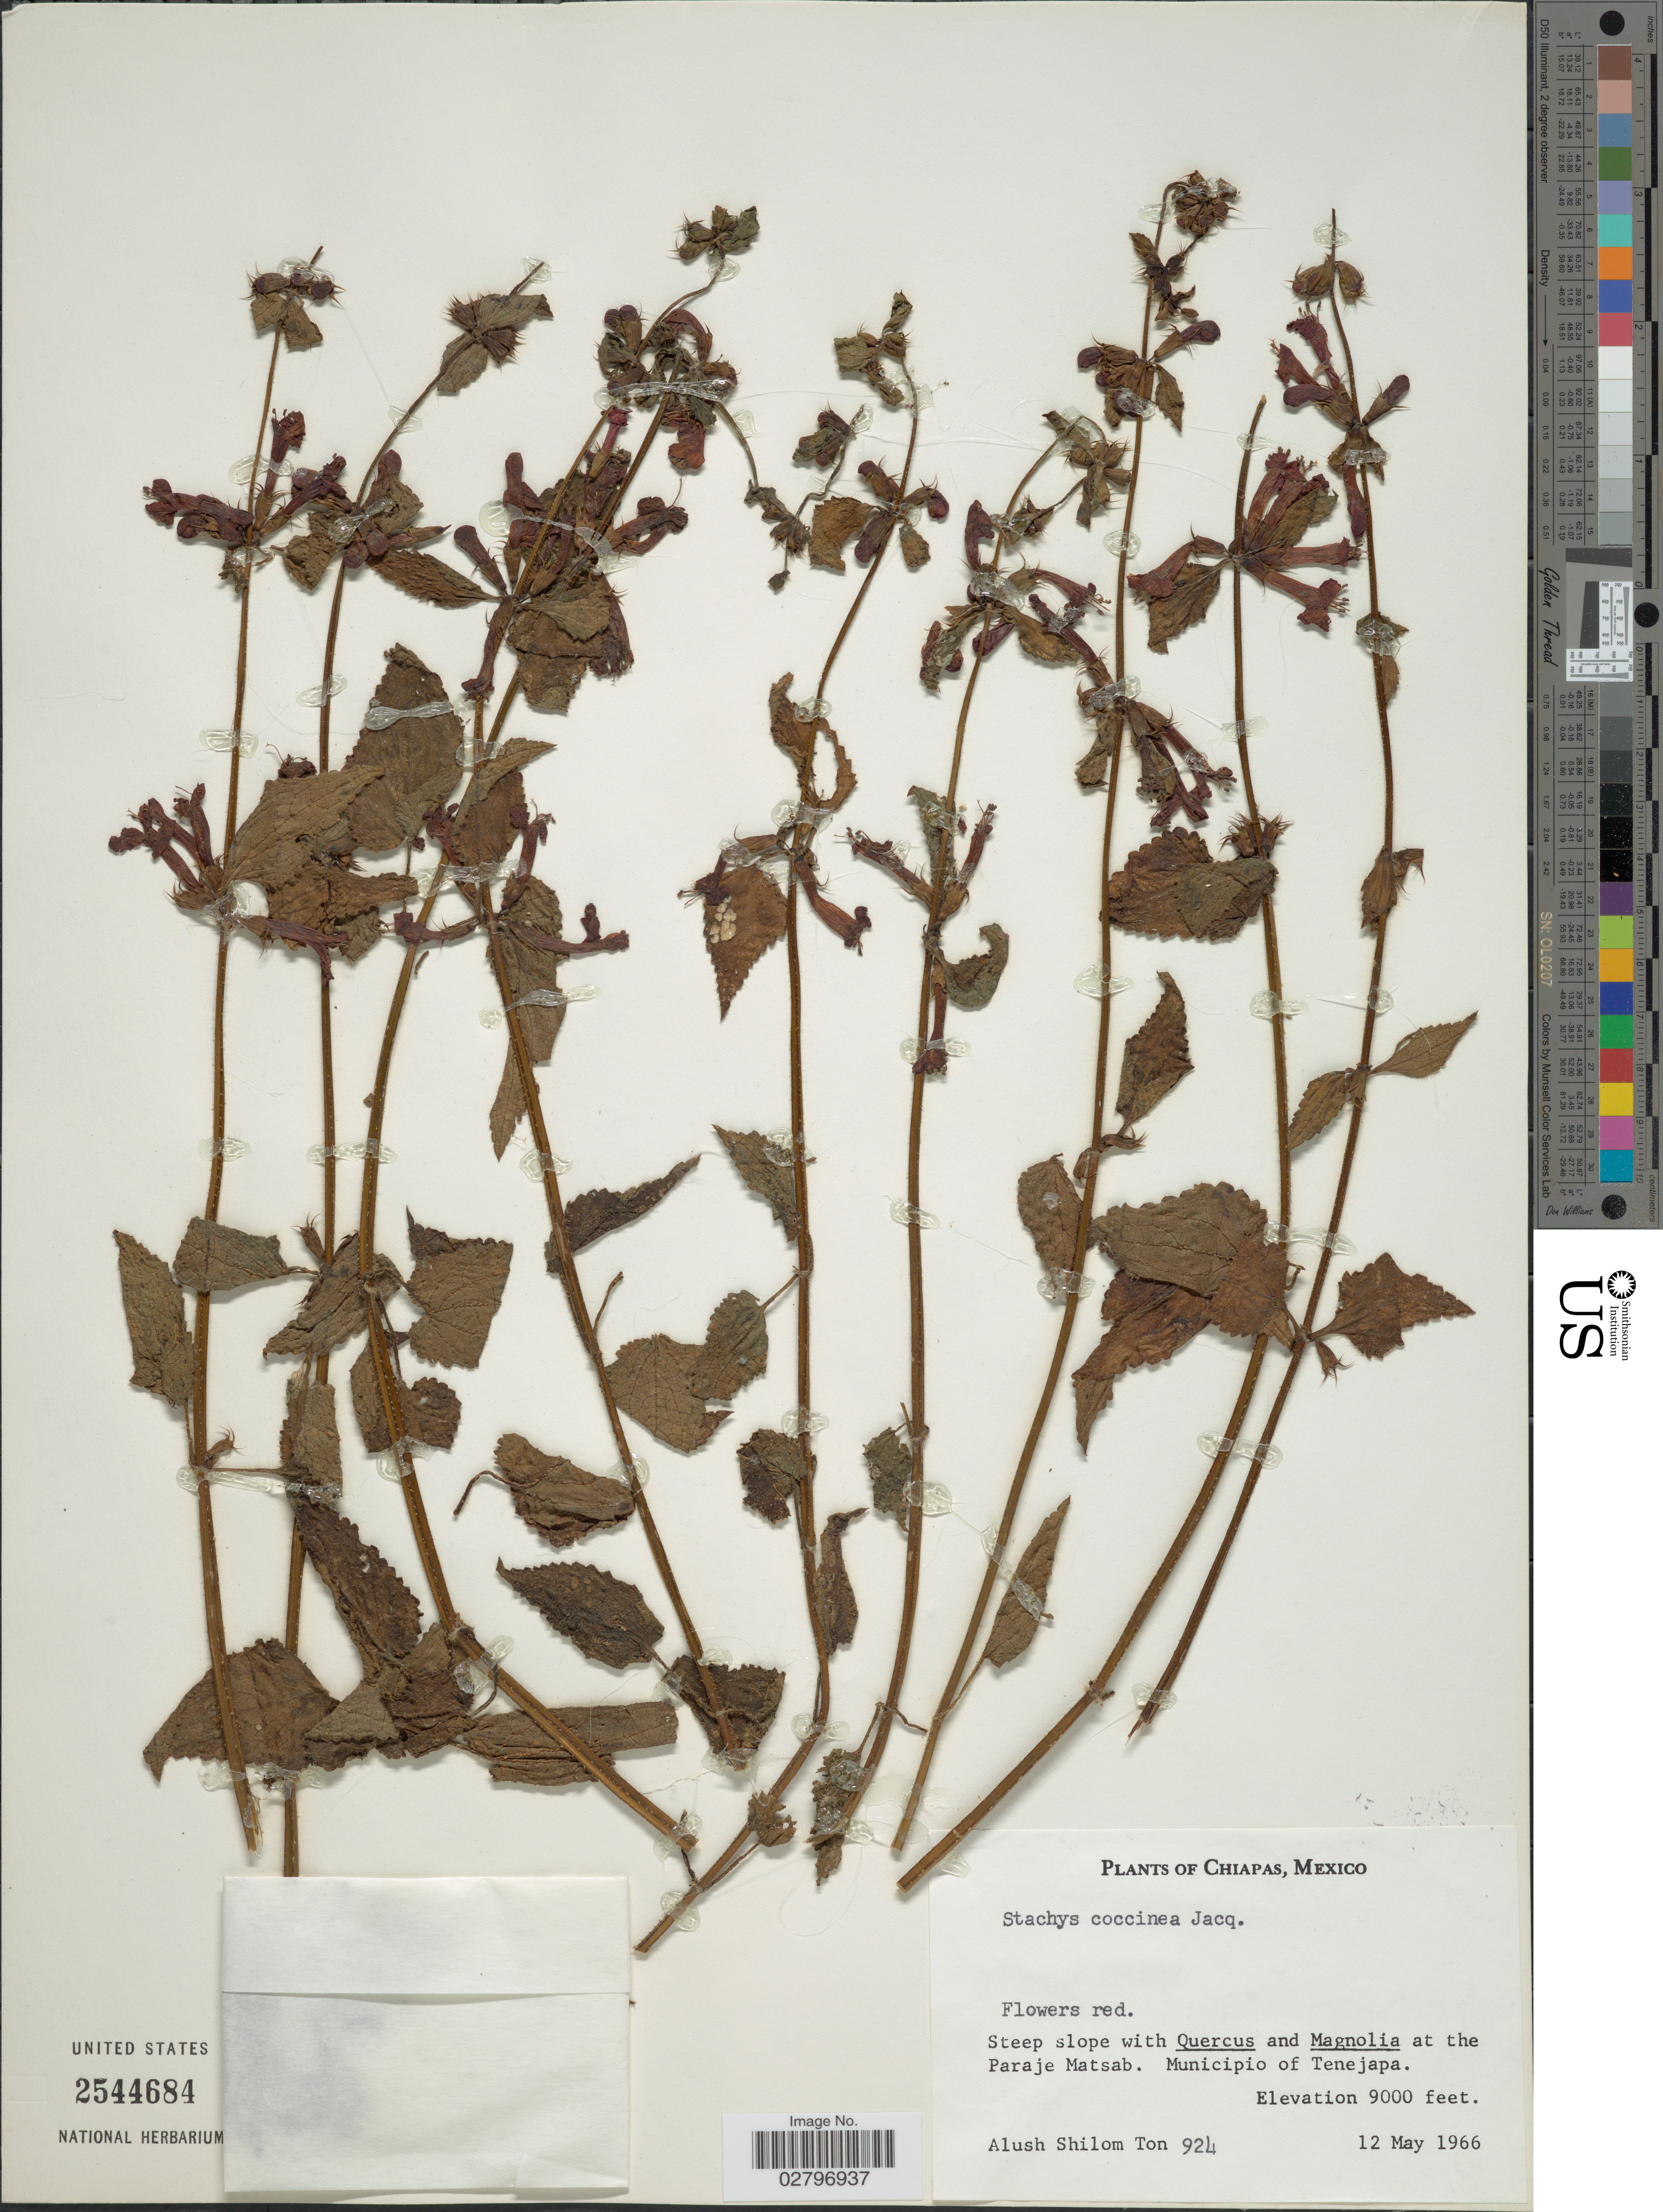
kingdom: Plantae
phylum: Tracheophyta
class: Magnoliopsida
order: Lamiales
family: Lamiaceae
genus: Stachys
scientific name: Stachys coccinea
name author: Ortega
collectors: A. M. Ton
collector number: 924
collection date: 1966-05-12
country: Mexico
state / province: Chiapas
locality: Chiapas, Mexico, at the Paraje Matsab, Municipio of Tenejapa.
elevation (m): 2743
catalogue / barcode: US 2544684